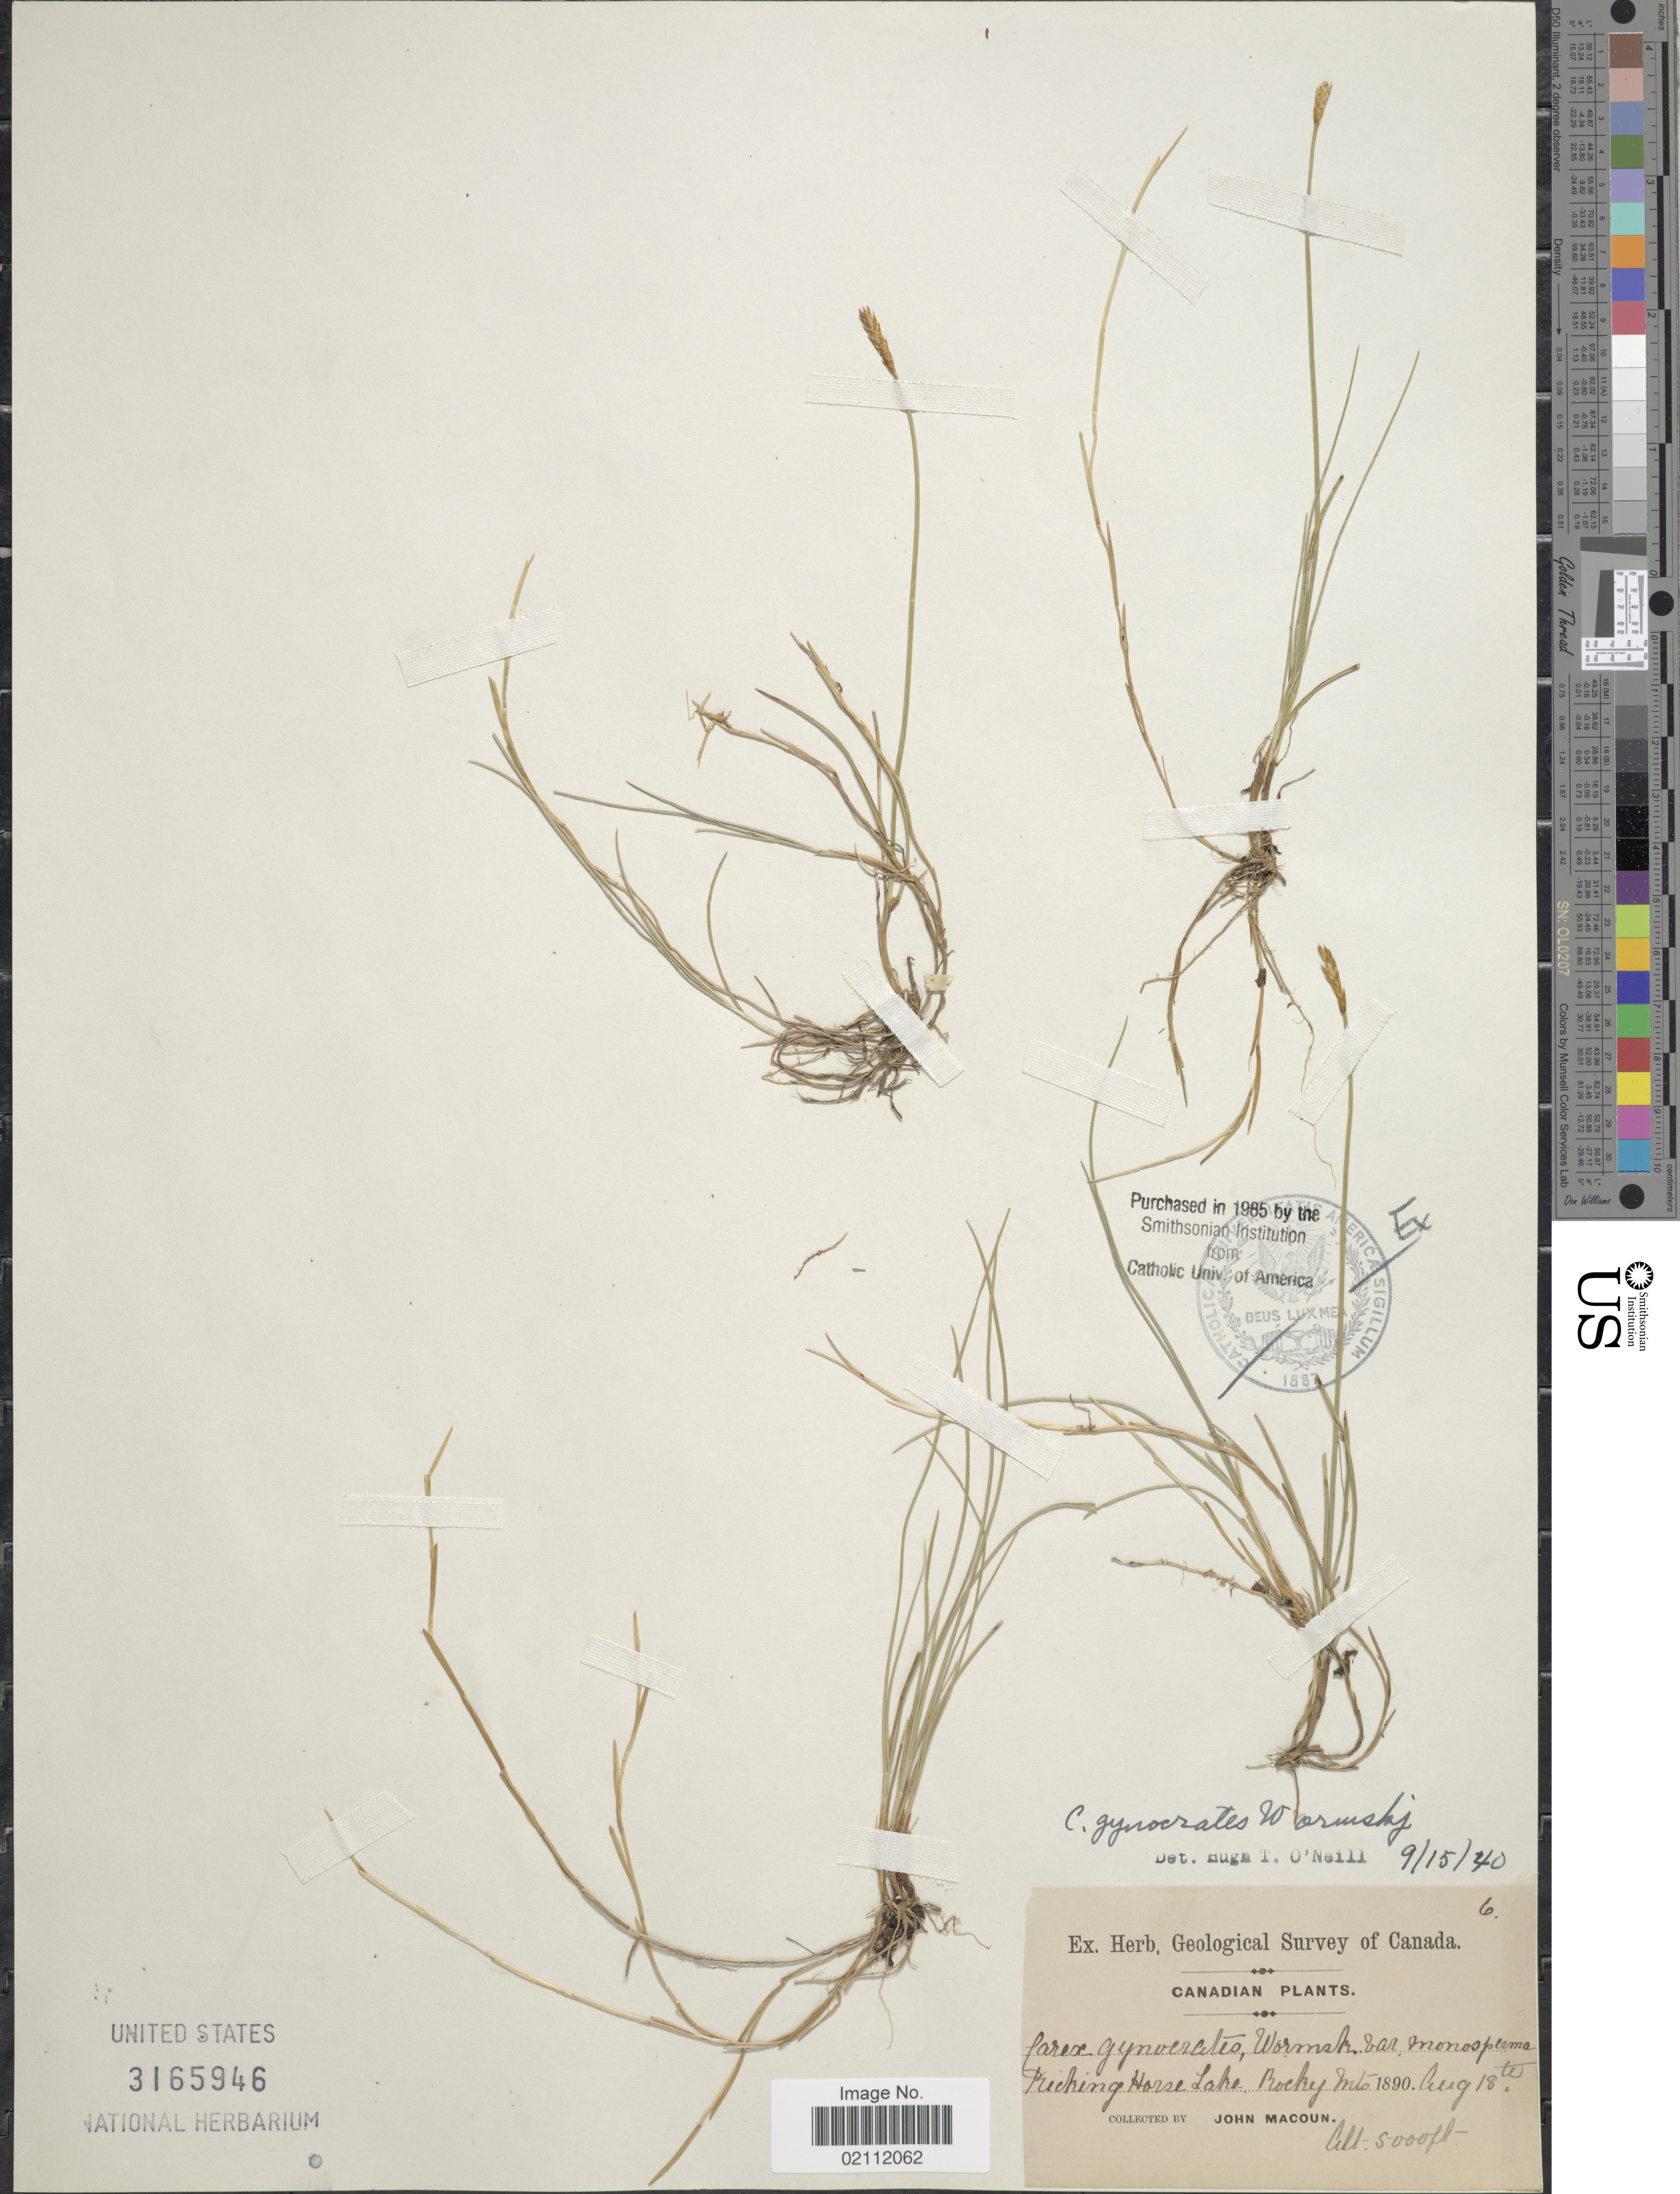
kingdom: Plantae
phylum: Tracheophyta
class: Liliopsida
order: Poales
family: Cyperaceae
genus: Carex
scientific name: Carex nardina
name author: (Hornem.) Fr.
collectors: J. Macoun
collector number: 6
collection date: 1890-08-18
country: Canada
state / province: British Columbia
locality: Kicking Horse Lake. Rocky Mts.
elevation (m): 1524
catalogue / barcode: US 3165946